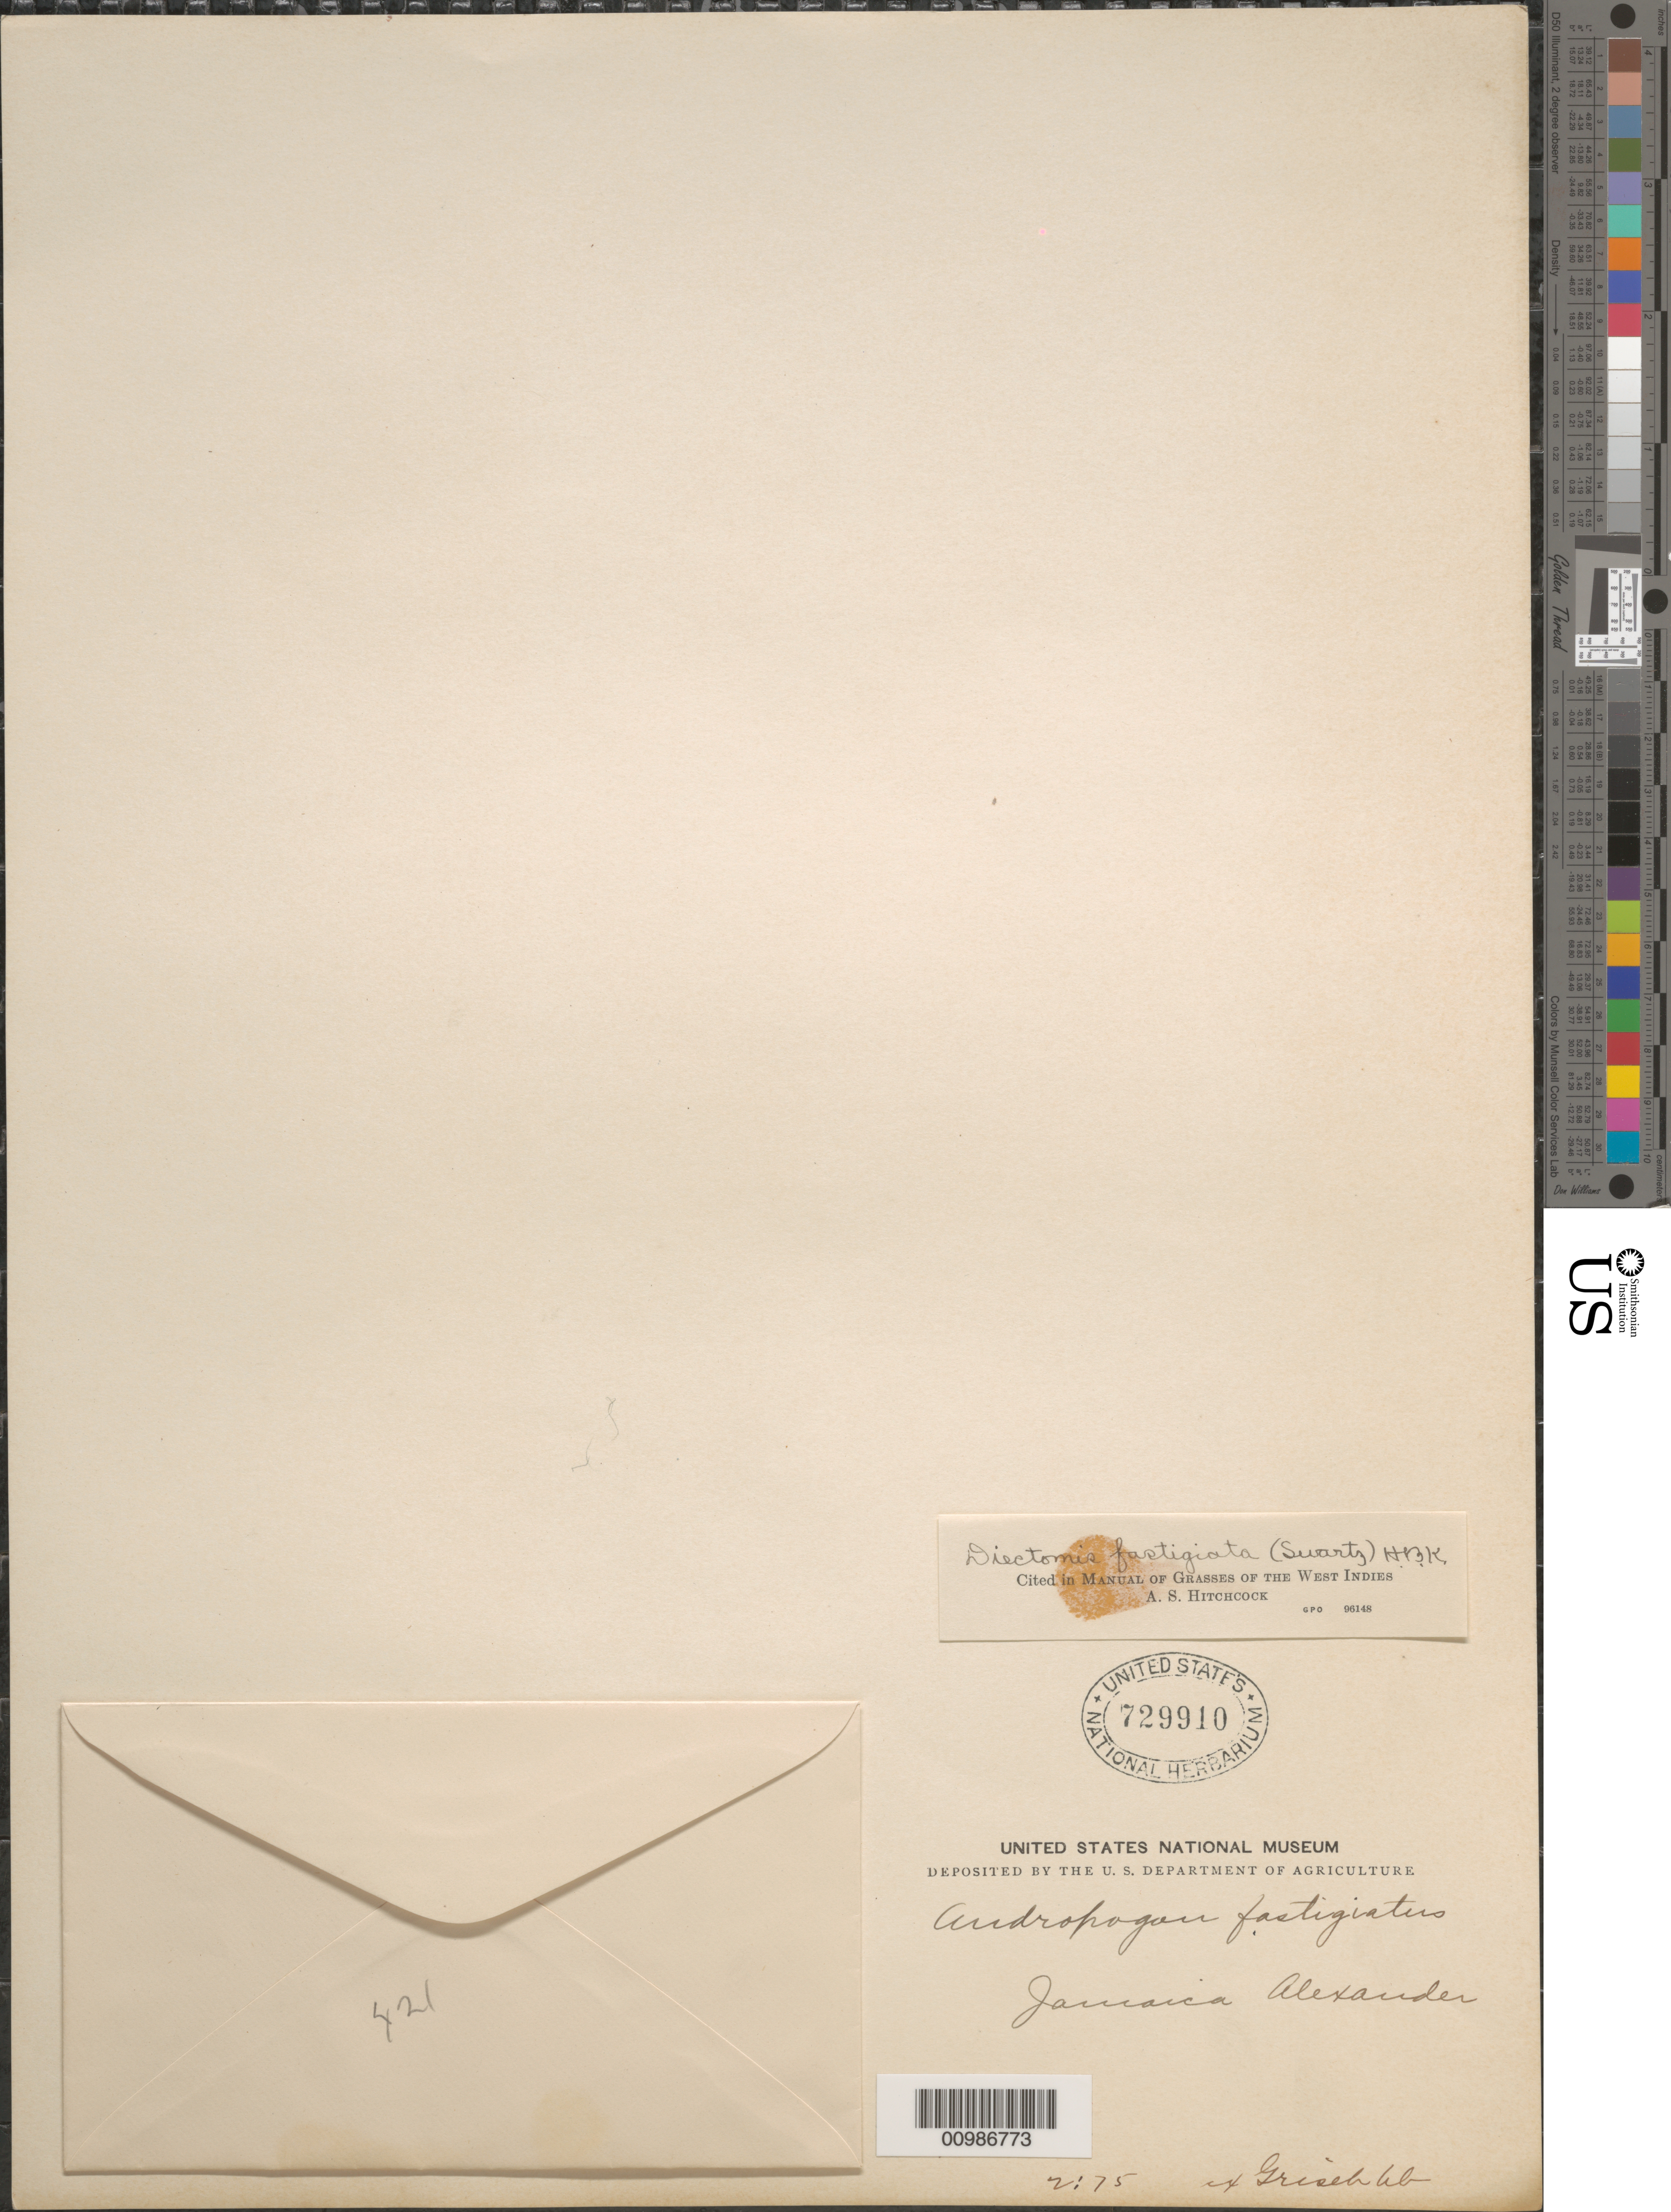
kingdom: Plantae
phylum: Tracheophyta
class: Liliopsida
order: Poales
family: Poaceae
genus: Andropogon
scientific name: Andropogon fastigiatus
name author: Sw.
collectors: R. C. Alexander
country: Jamaica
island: Jamaica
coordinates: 0 N, 0 E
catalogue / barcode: US 729910